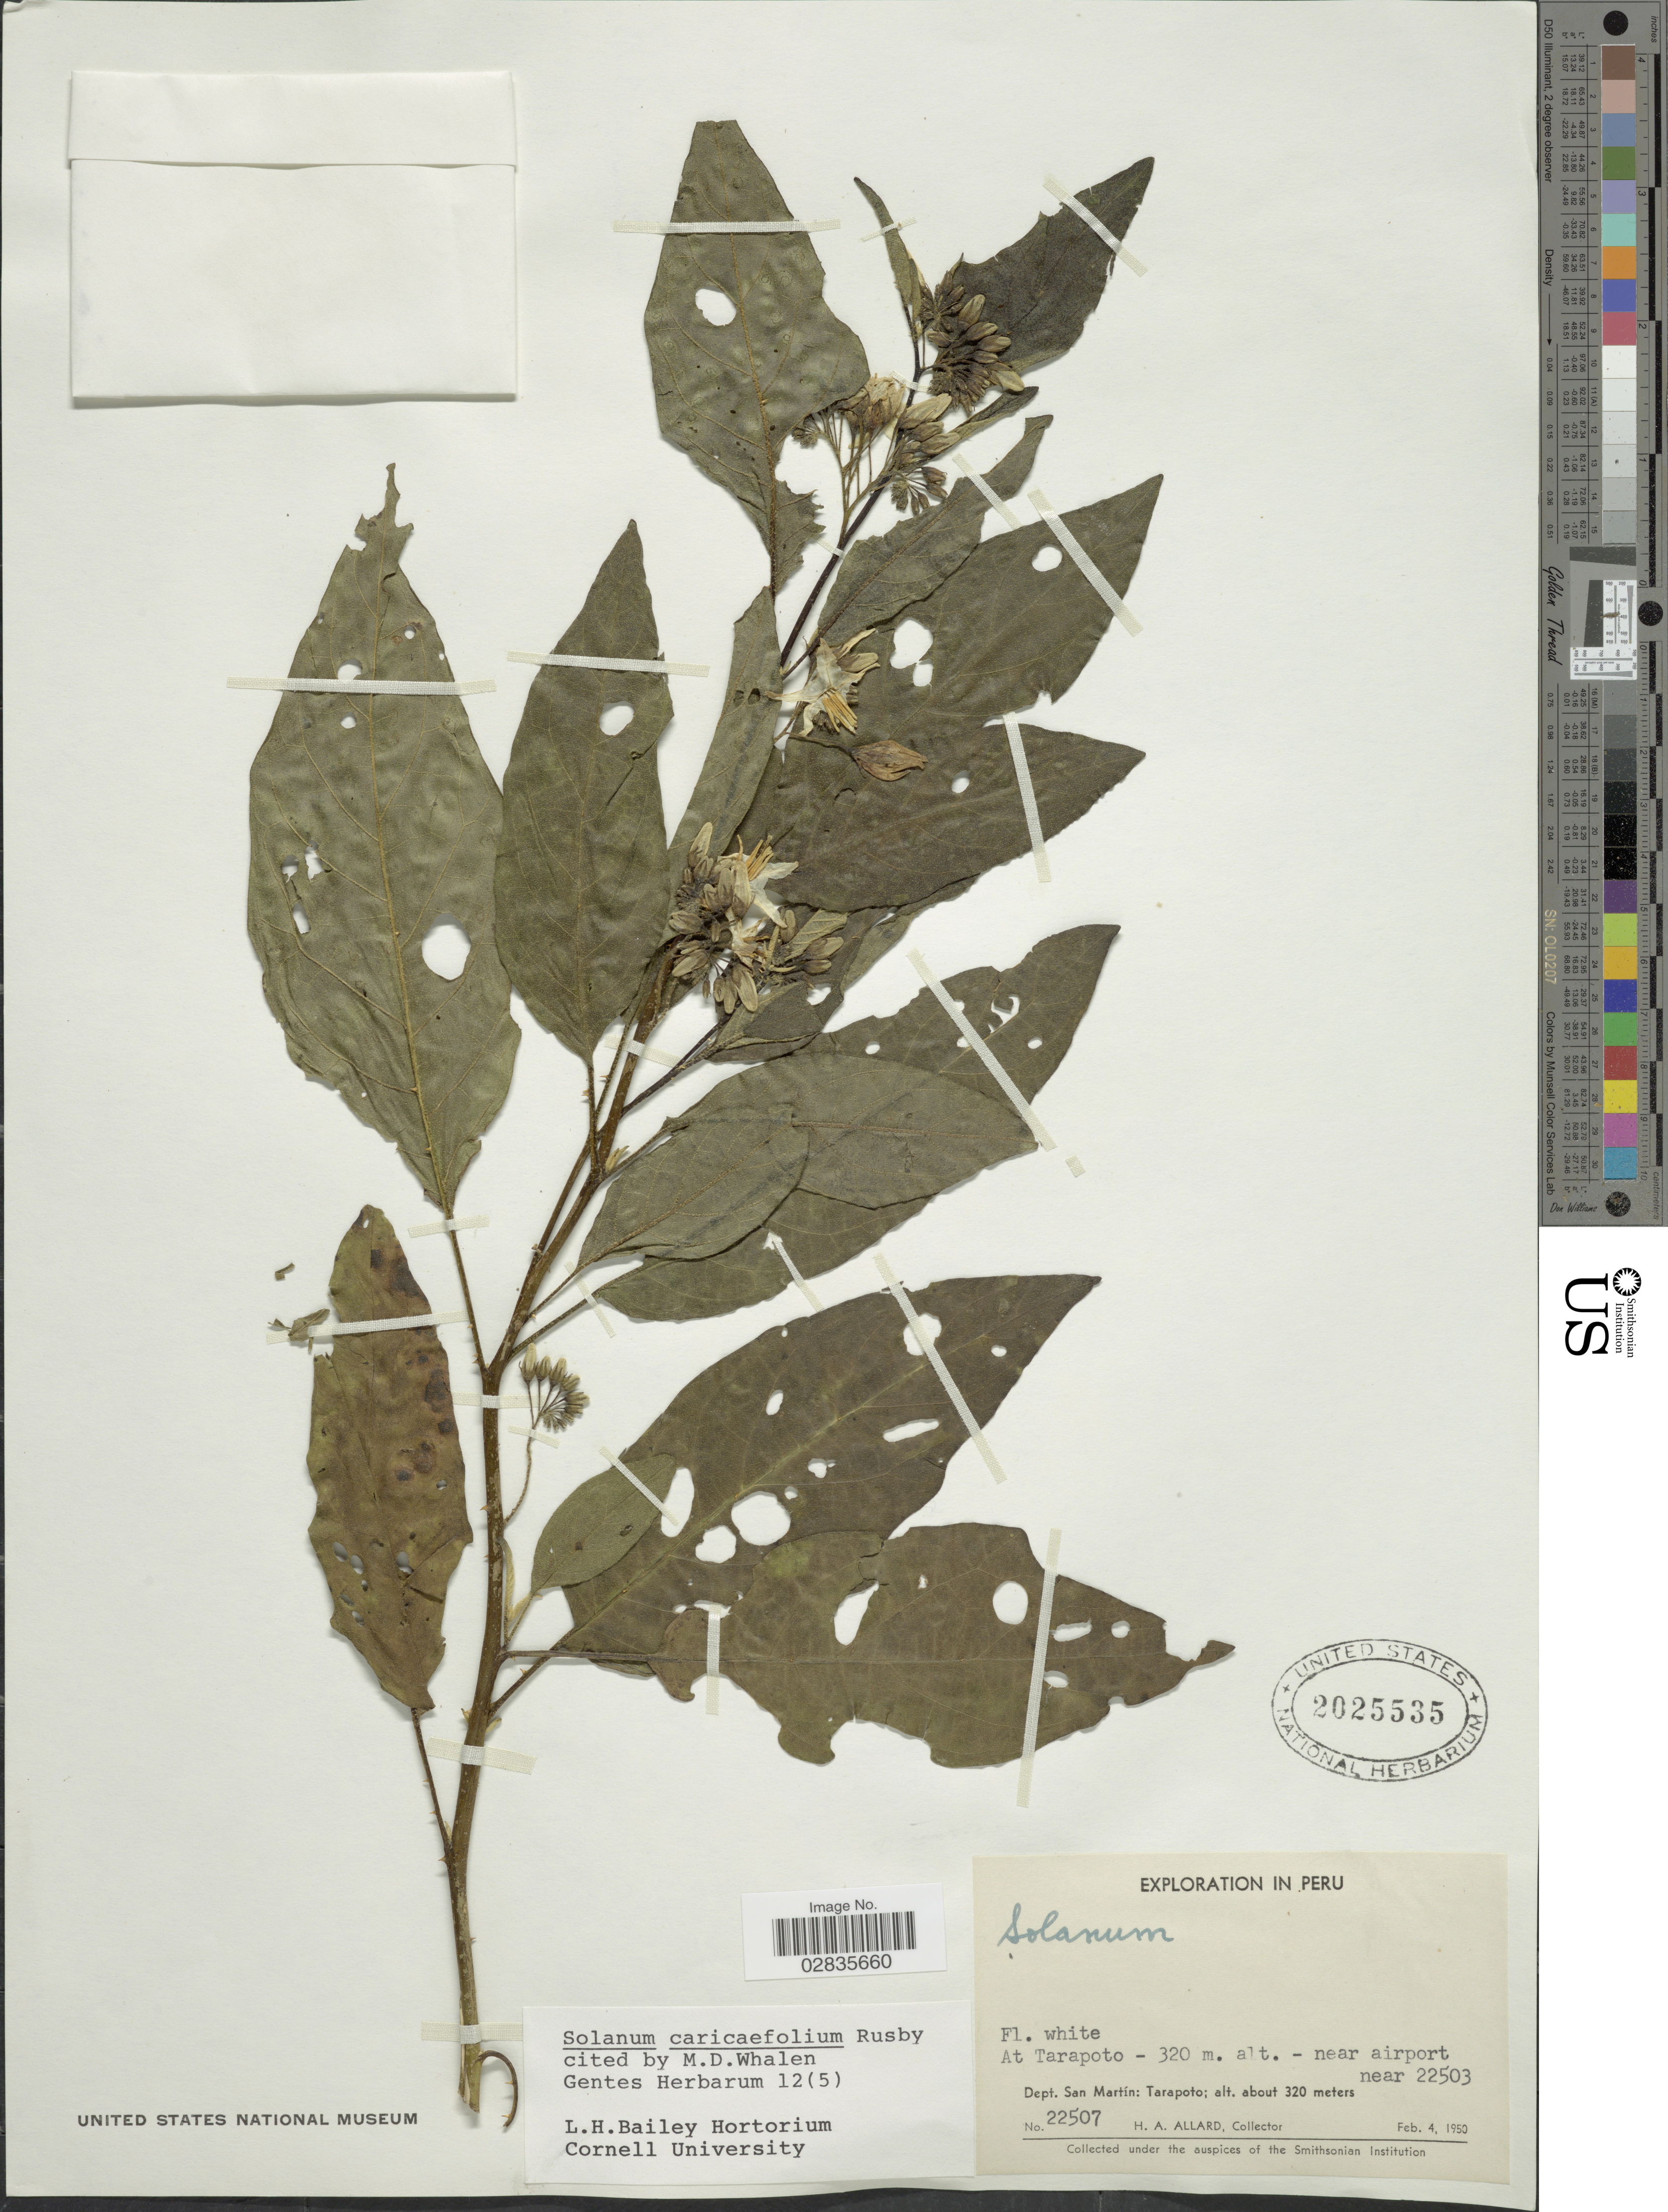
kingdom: Plantae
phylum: Tracheophyta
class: Magnoliopsida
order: Solanales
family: Solanaceae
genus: Solanum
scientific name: Solanum caricaefolium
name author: Rusby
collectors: H. A. Allard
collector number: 22507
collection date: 1950-02-04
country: Peru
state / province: San Martín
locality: Tarapoto, near airport, Dept. San Martín: Tarapoto.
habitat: near airport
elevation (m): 320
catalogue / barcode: US 2025535